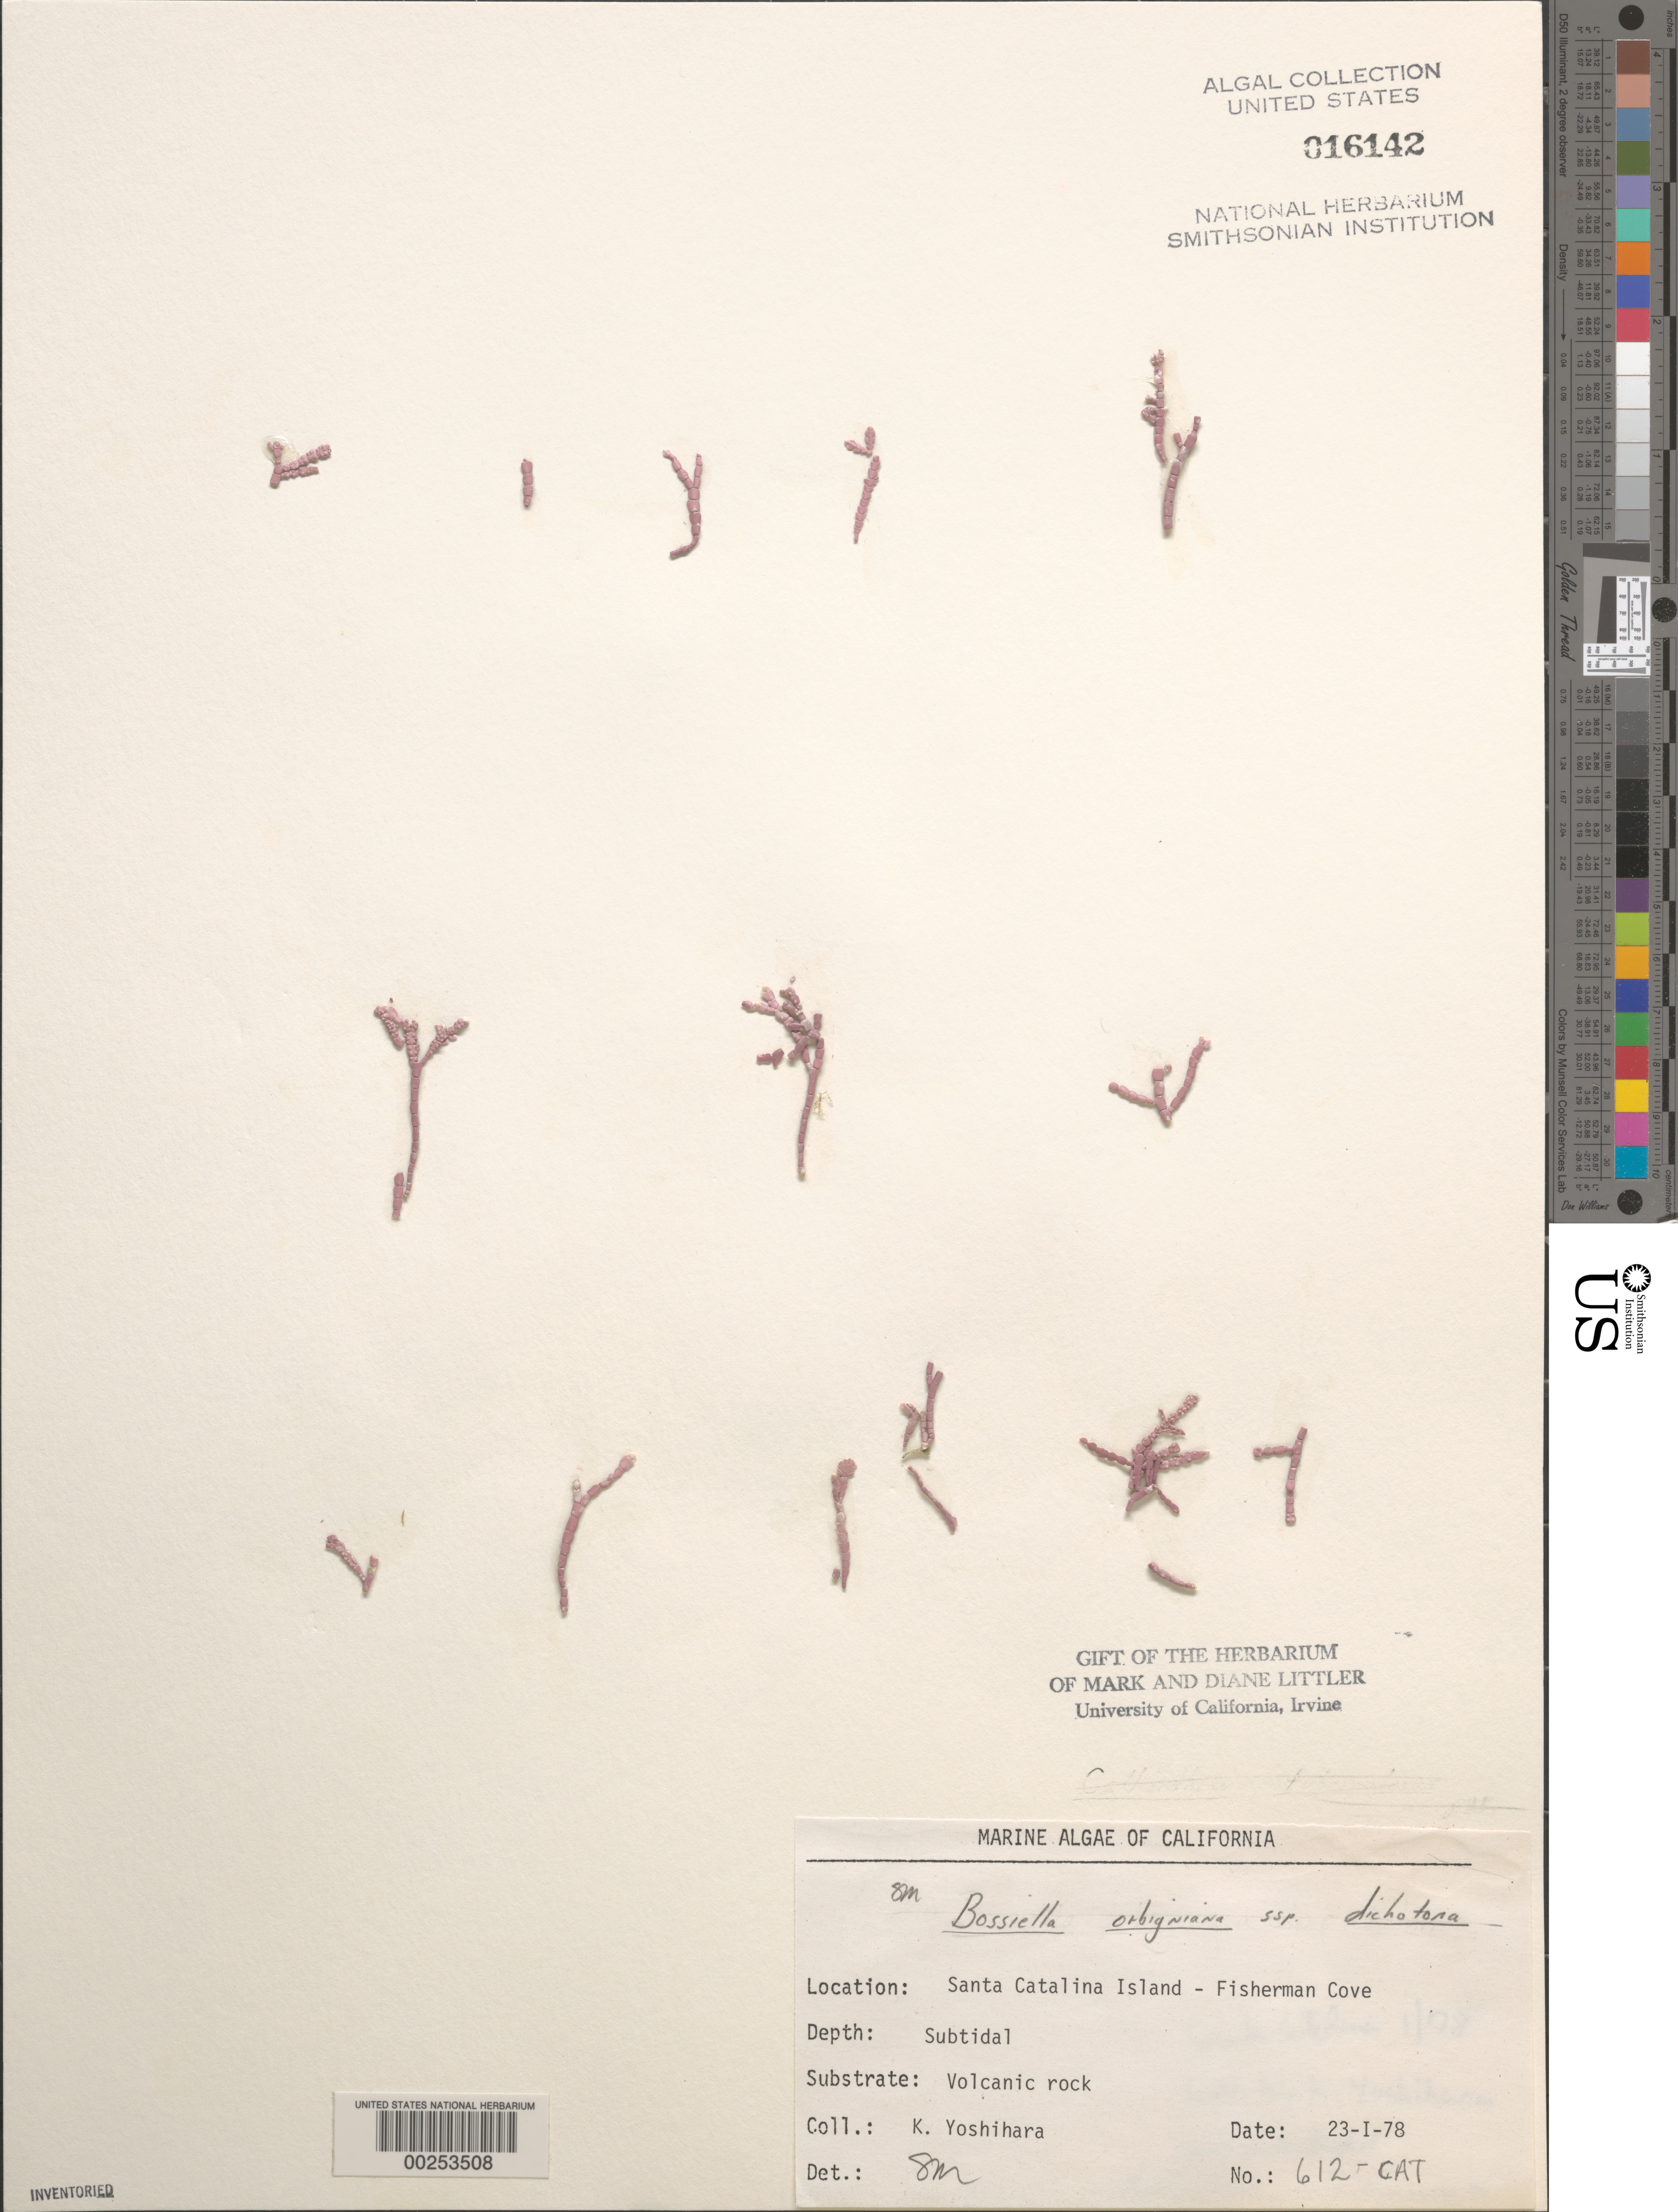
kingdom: Plantae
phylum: Rhodophyta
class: Florideophyceae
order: Corallinales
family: Corallinaceae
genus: Bossiella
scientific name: Bossiella orbigniana subsp. dichotoma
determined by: Murray, S. N.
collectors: K. Yoshihara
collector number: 612-cat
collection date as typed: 23 Jan 1978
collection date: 1978-01-23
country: United States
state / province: California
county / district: Los Angeles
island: Santa Catalina Island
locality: Fishermen Cove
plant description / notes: BLM-SOCALBIGHT Rocky Intertidal Survey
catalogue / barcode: US 16142